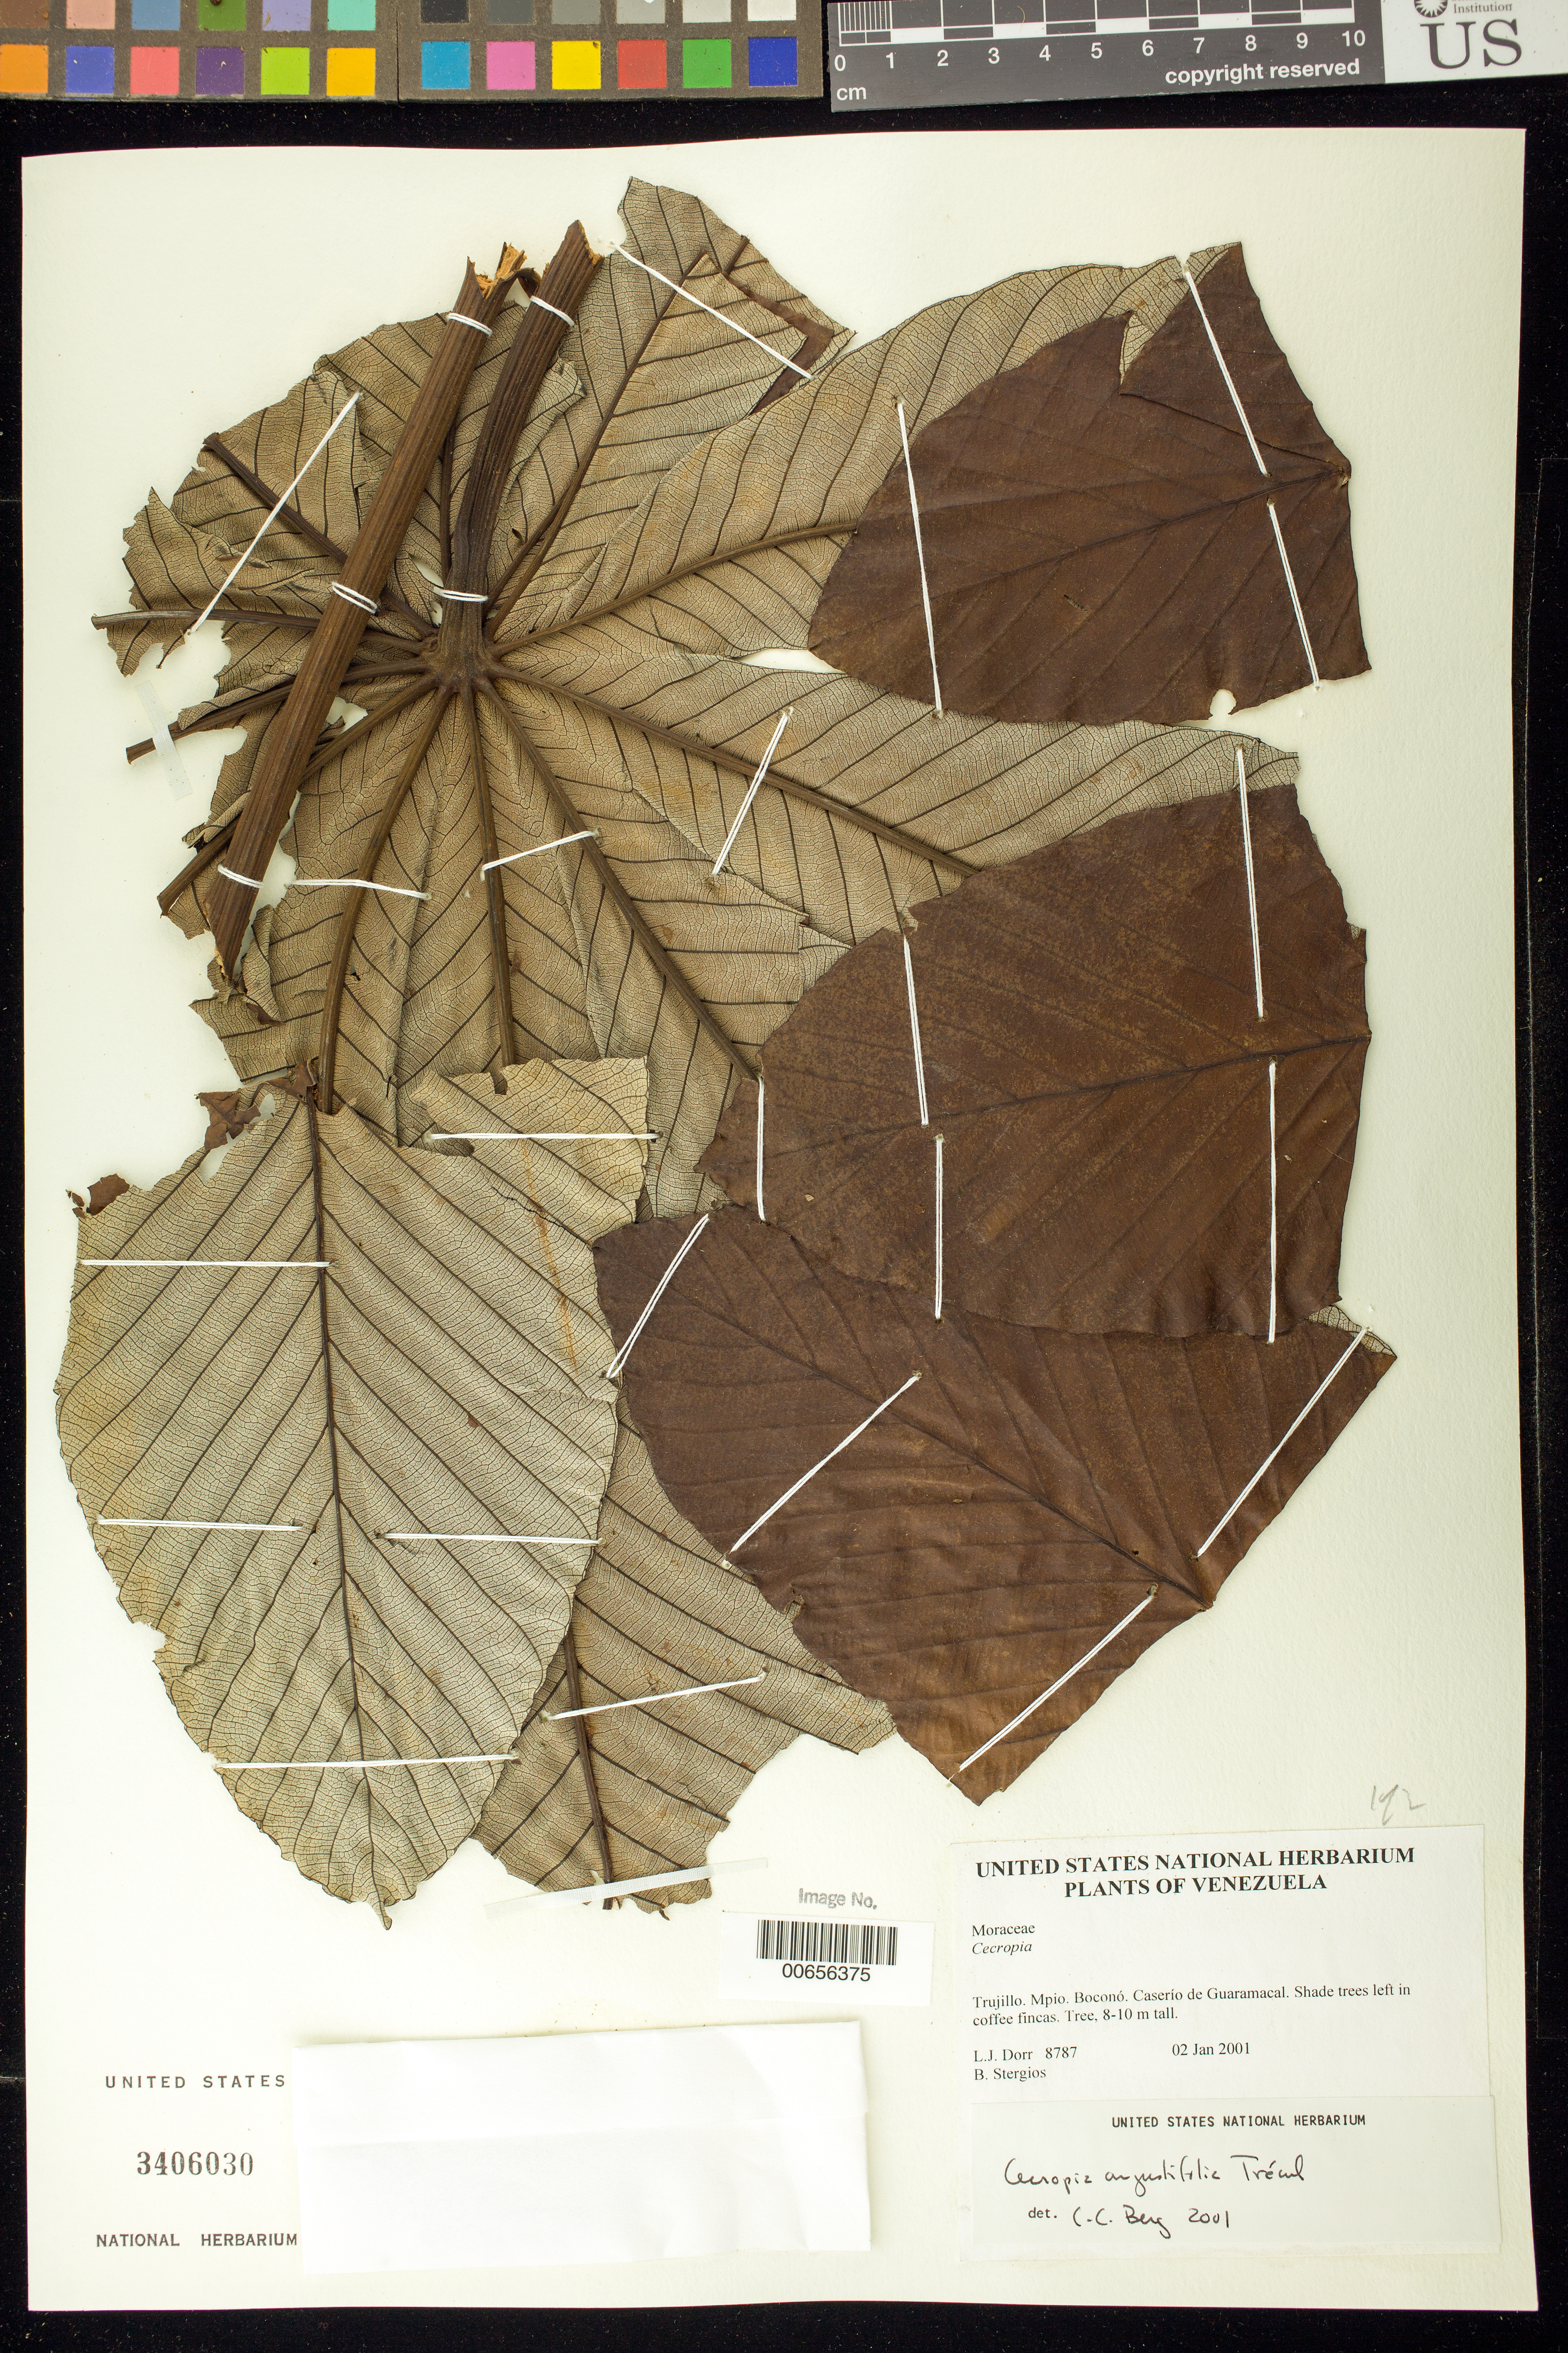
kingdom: Plantae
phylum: Tracheophyta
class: Magnoliopsida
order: Rosales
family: Urticaceae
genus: Cecropia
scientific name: Cecropia angustifolia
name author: Trécul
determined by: Berg, C. C.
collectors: L. J. Dorr & B. G. Stergios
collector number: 8787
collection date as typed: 02 Jan 2001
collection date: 2001-01-02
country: Venezuela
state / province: Trujillo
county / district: Boconó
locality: Caserío de Guaramacal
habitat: Shade trees left in coffee fincas.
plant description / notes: BG, CTES, PORT, US, VEN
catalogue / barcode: US 3406030